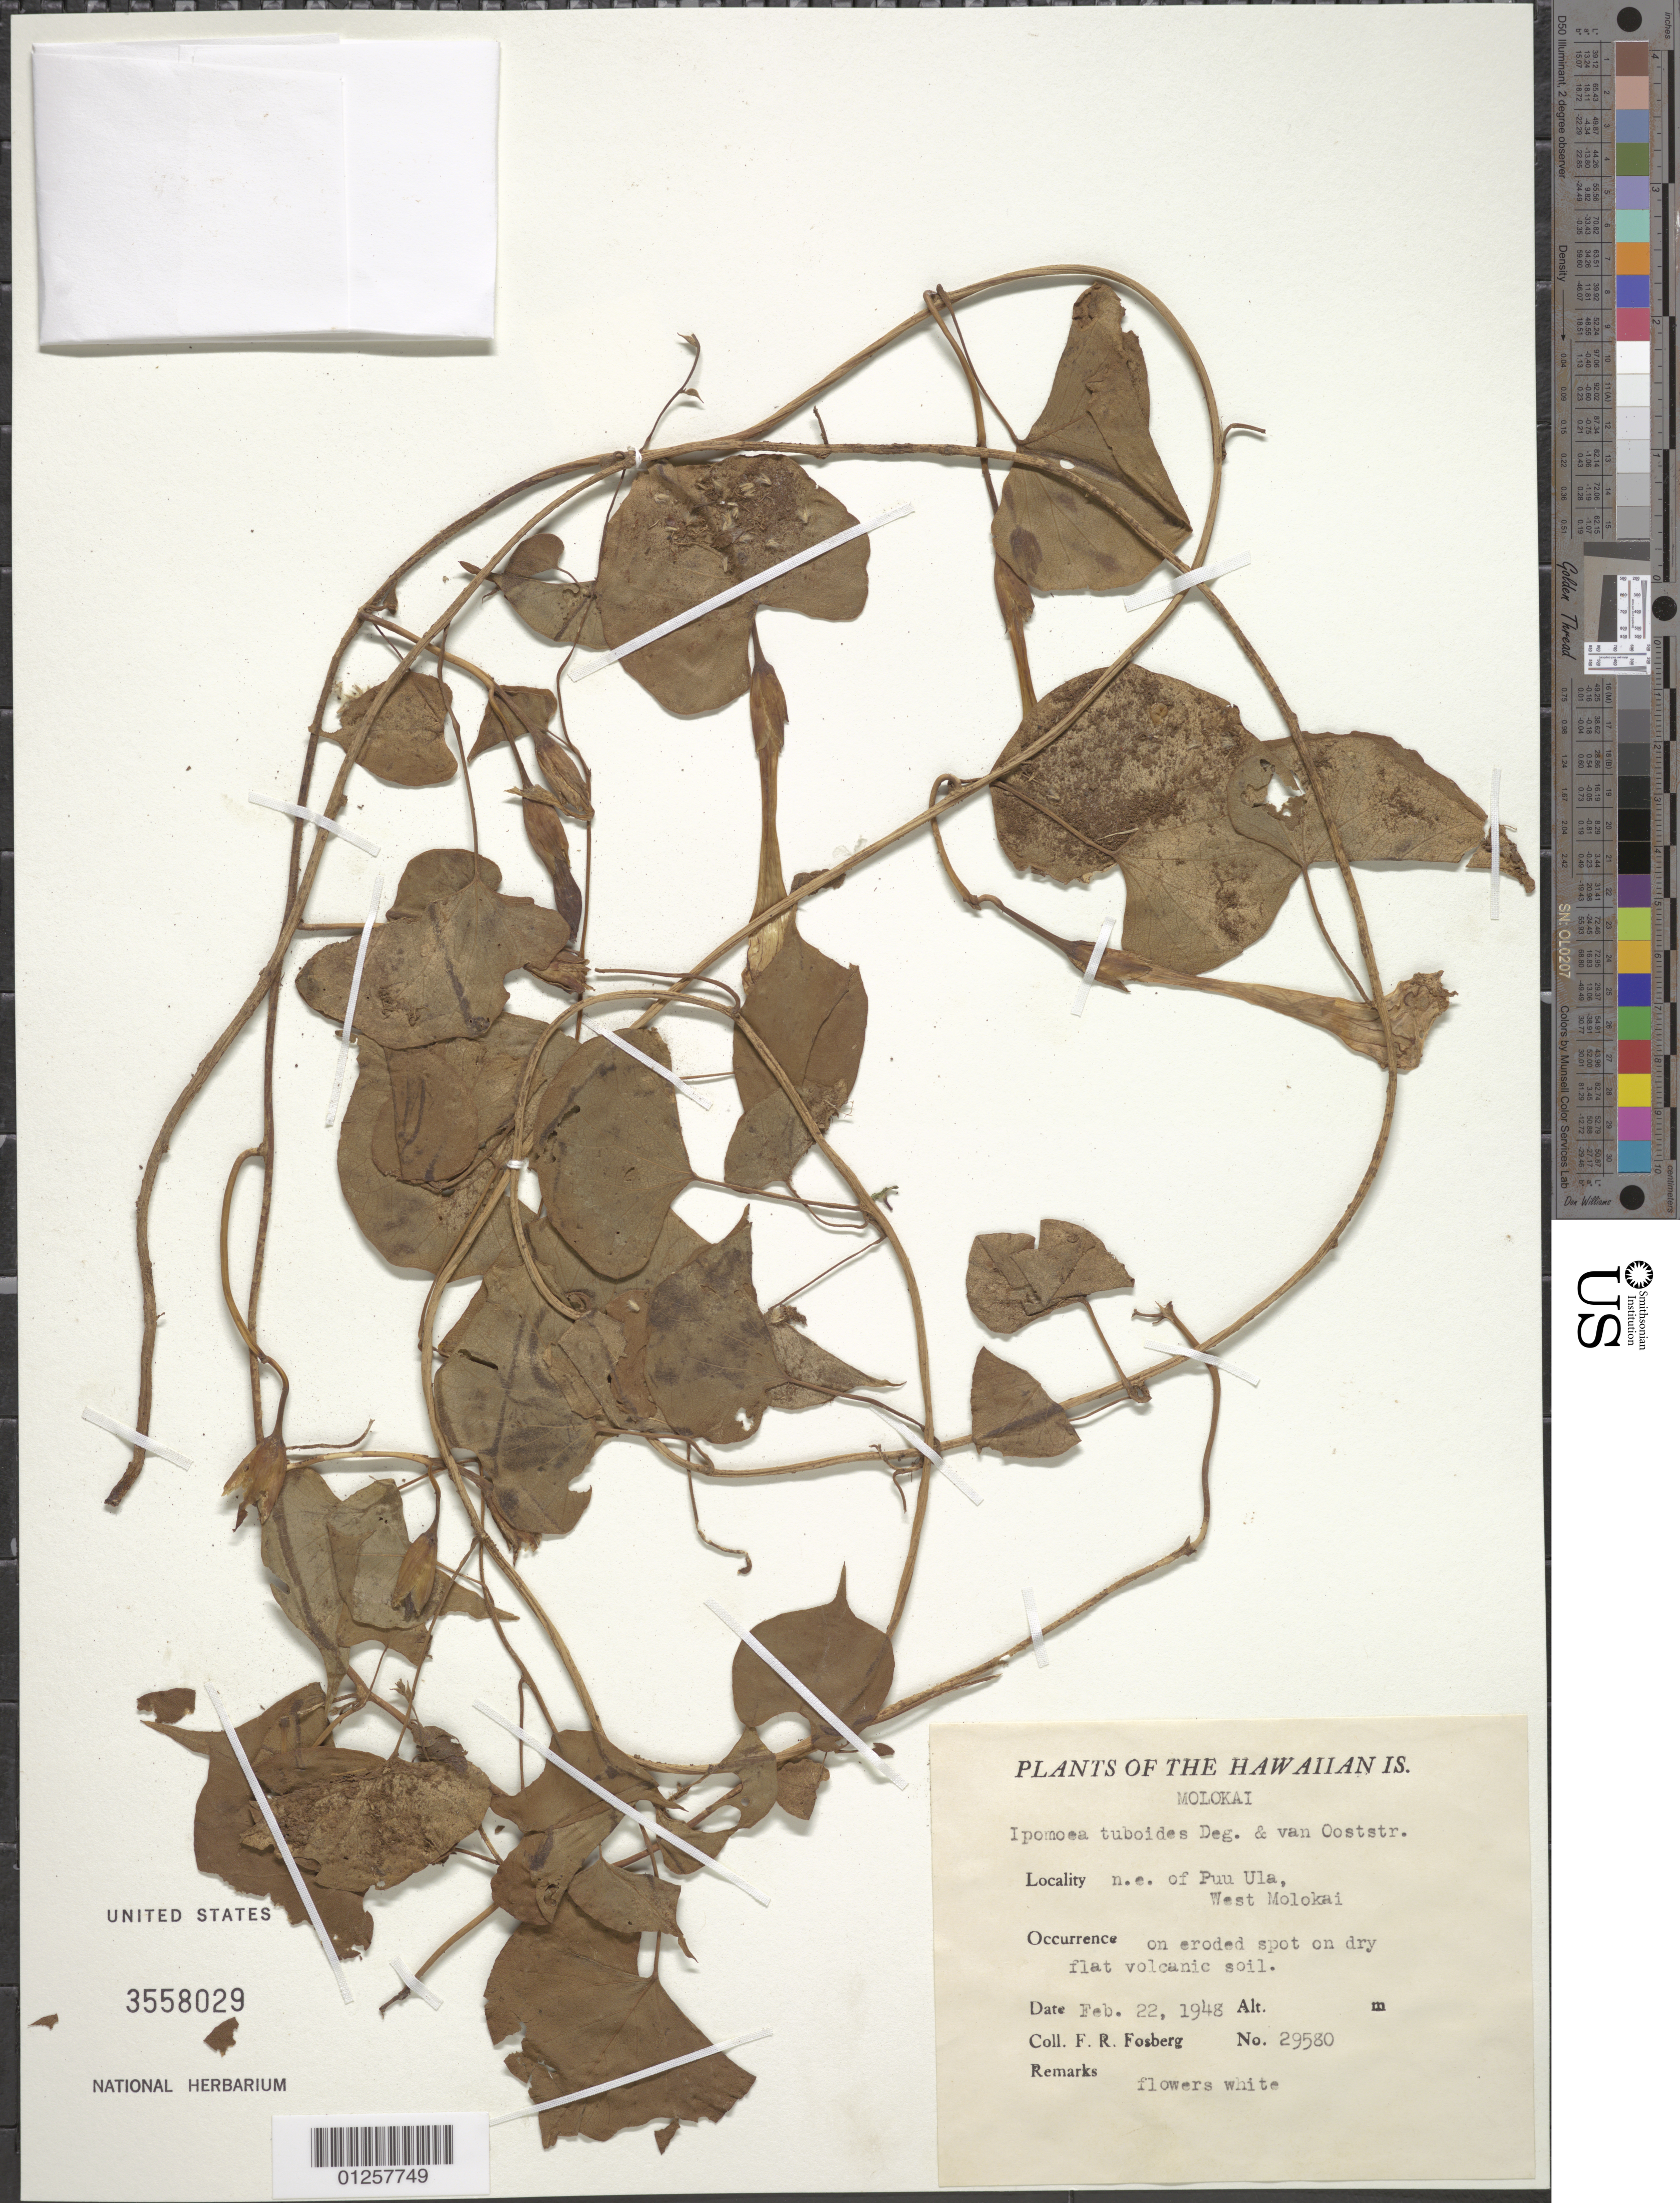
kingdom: Plantae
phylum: Tracheophyta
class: Magnoliopsida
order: Solanales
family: Convolvulaceae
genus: Ipomoea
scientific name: Ipomoea tuboides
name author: O. Deg. & Ooststr. in O. Deg.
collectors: F. R. Fosberg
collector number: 29580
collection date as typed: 22 Feb 1948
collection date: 1948-02-22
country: United States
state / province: Hawaii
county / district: Maui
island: Moloka'i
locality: NE of Puu Ula, W Molokai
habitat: On eroded spot on dry flat volcanic soil.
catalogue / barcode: US 3558029